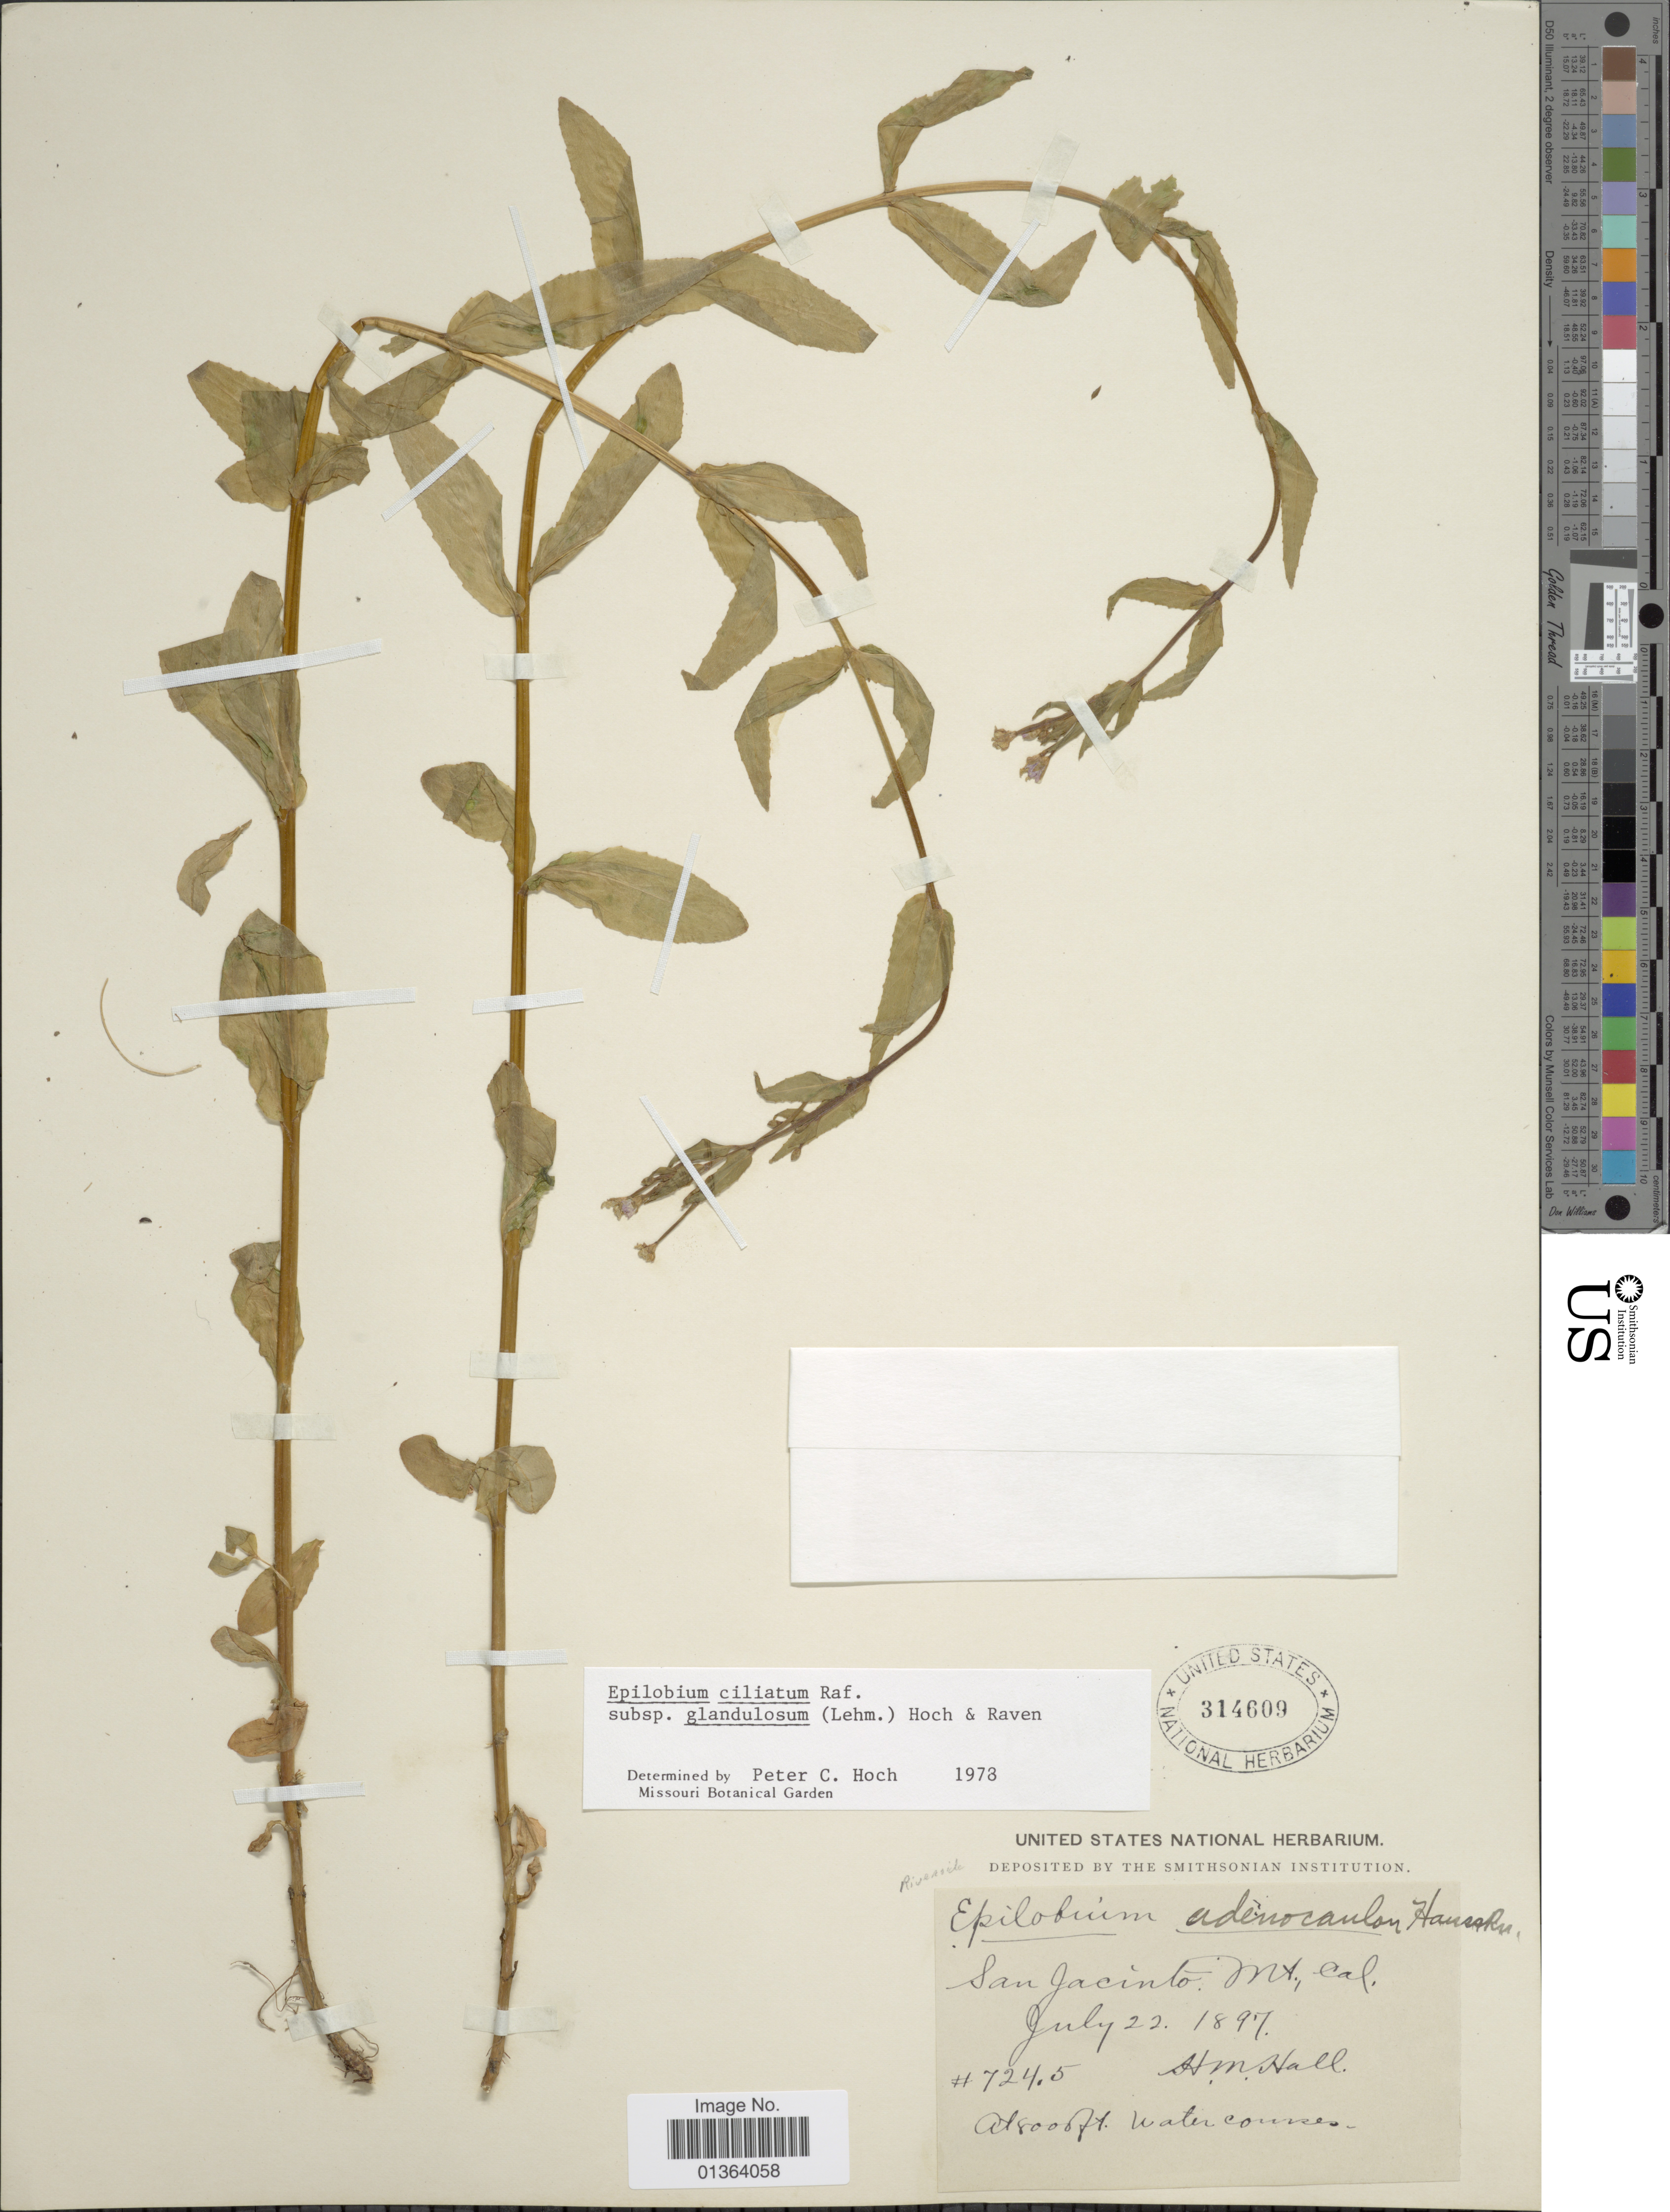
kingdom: Plantae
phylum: Tracheophyta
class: Magnoliopsida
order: Myrtales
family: Onagraceae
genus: Epilobium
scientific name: Epilobium ciliatum subsp. glandulosum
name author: (Lehm.) Hoch & P.H. Raven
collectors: H. M. Hall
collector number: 7245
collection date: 1897-07-22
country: United States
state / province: California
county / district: Riverside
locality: San Jacinto Mt.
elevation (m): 2438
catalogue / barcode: US 314609